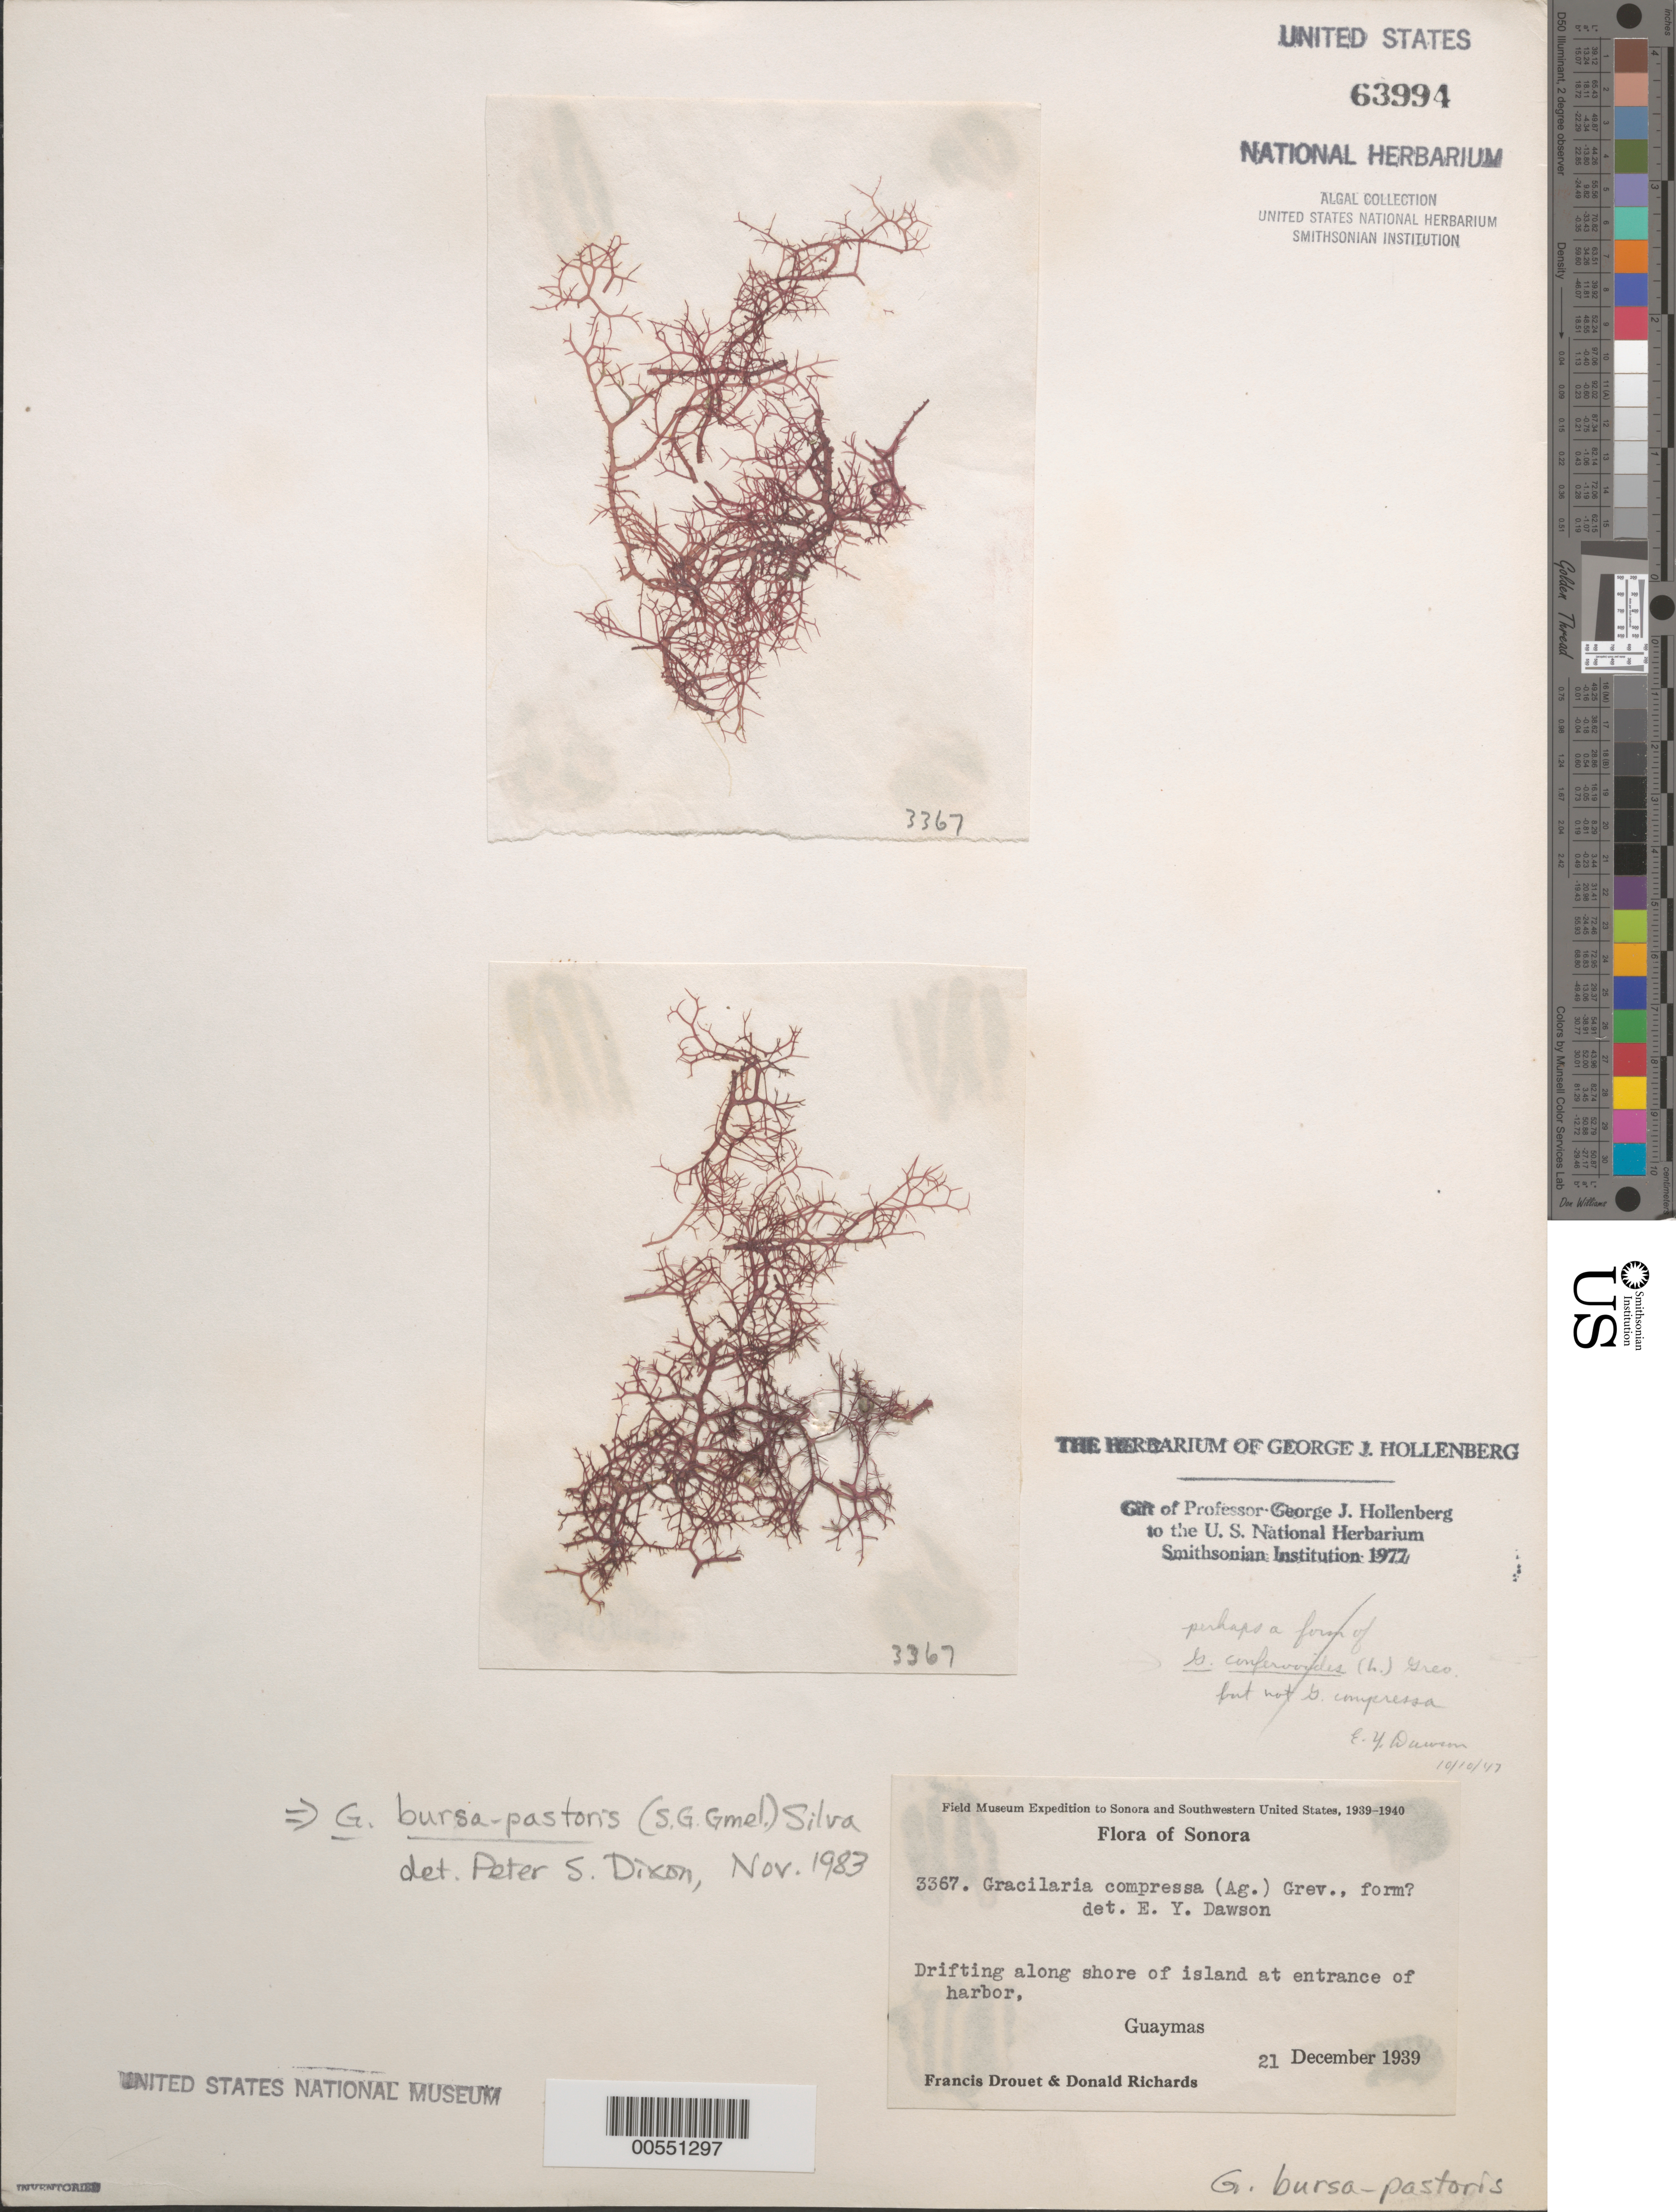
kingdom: Plantae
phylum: Rhodophyta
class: Florideophyceae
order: Gracilariales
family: Gracilariaceae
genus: Gracilaria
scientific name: Gracilaria bursa-pastoris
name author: (S.G. Gmel.) P.C. Silva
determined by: Dixon, P. S.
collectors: F. E. Drouet & D. Richards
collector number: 3367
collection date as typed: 21 Dec 1939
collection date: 1939-12-21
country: Mexico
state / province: Sonora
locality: Island, Guaymas Harbor entrance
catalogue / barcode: US 63994